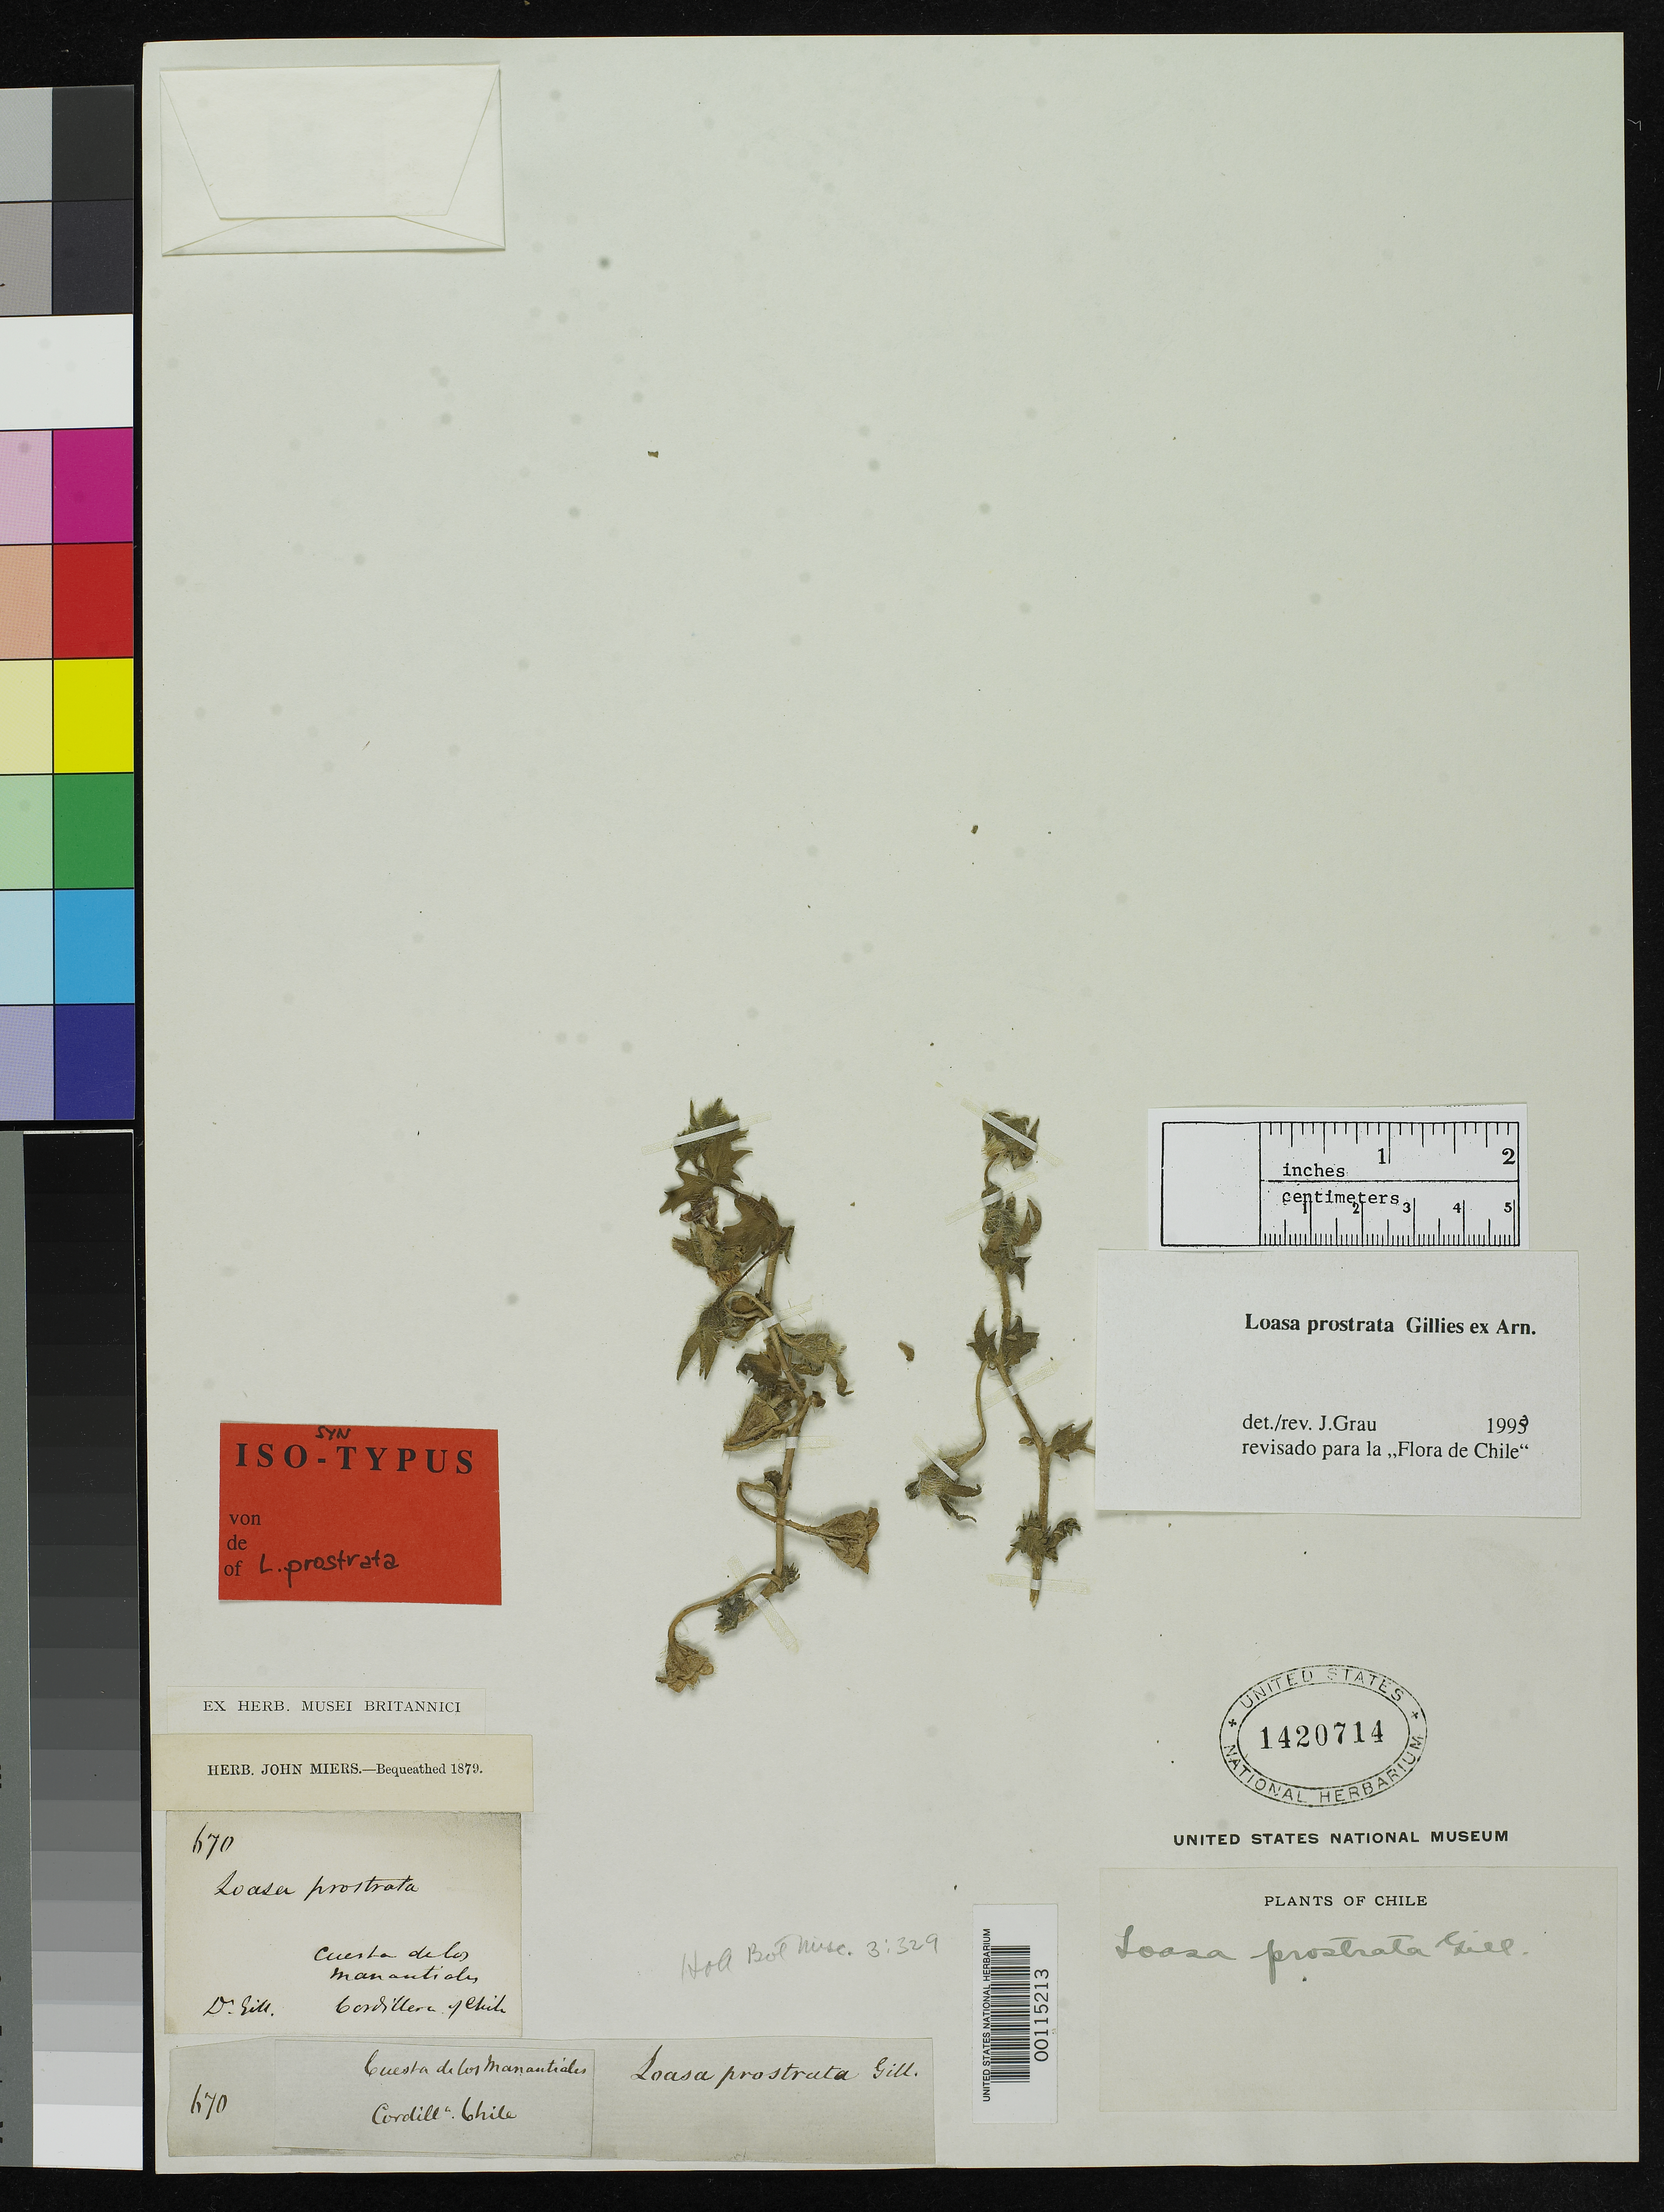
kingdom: Plantae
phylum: Tracheophyta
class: Magnoliopsida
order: Cornales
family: Loasaceae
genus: Loasa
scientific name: Loasa prostrata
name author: Gillies ex Arn.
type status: Isosyntype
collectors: J. Gillies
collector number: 670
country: Chile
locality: Cuesta de La Manantides, Cordillera de Chile.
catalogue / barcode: US 1420714